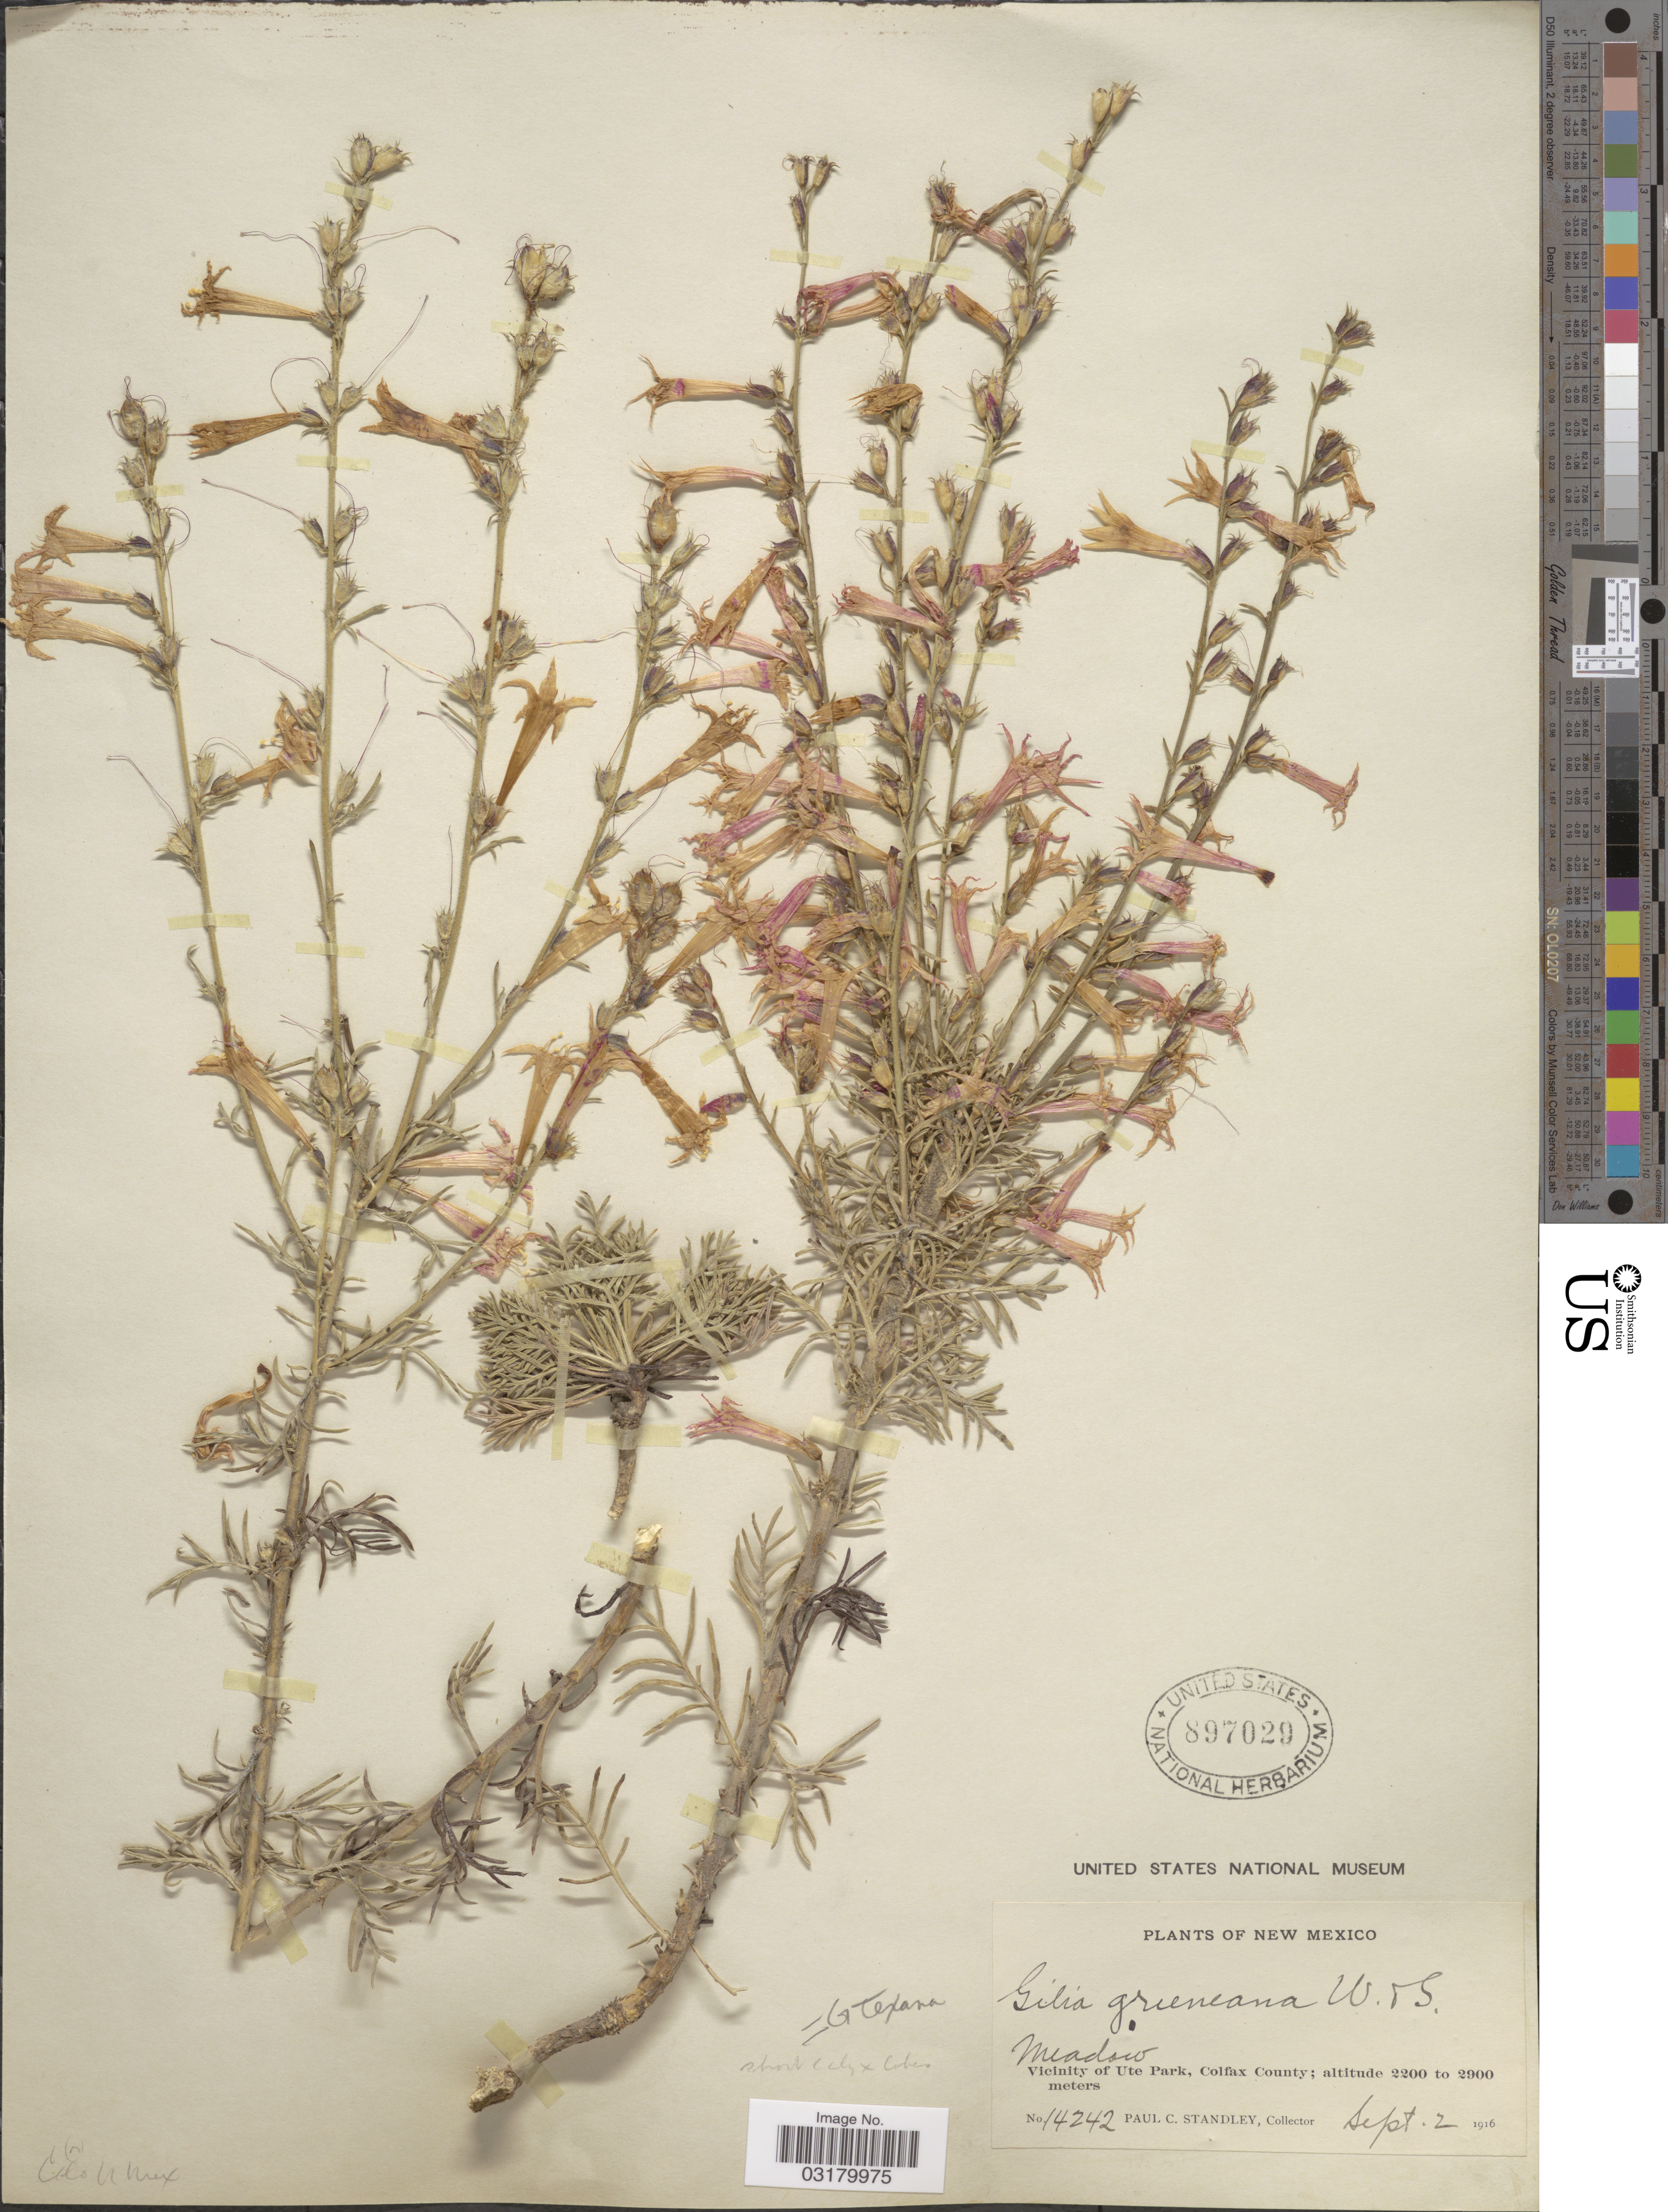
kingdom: Plantae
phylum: Tracheophyta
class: Magnoliopsida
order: Ericales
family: Polemoniaceae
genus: Ipomopsis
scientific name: Ipomopsis aggregata subsp. formosissima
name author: (Greene) Wherry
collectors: P. C. Standley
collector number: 14242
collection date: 1916-09-02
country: United States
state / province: New Mexico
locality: Vicinity of Ute Park, Colfax County.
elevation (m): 2200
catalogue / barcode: US 897029